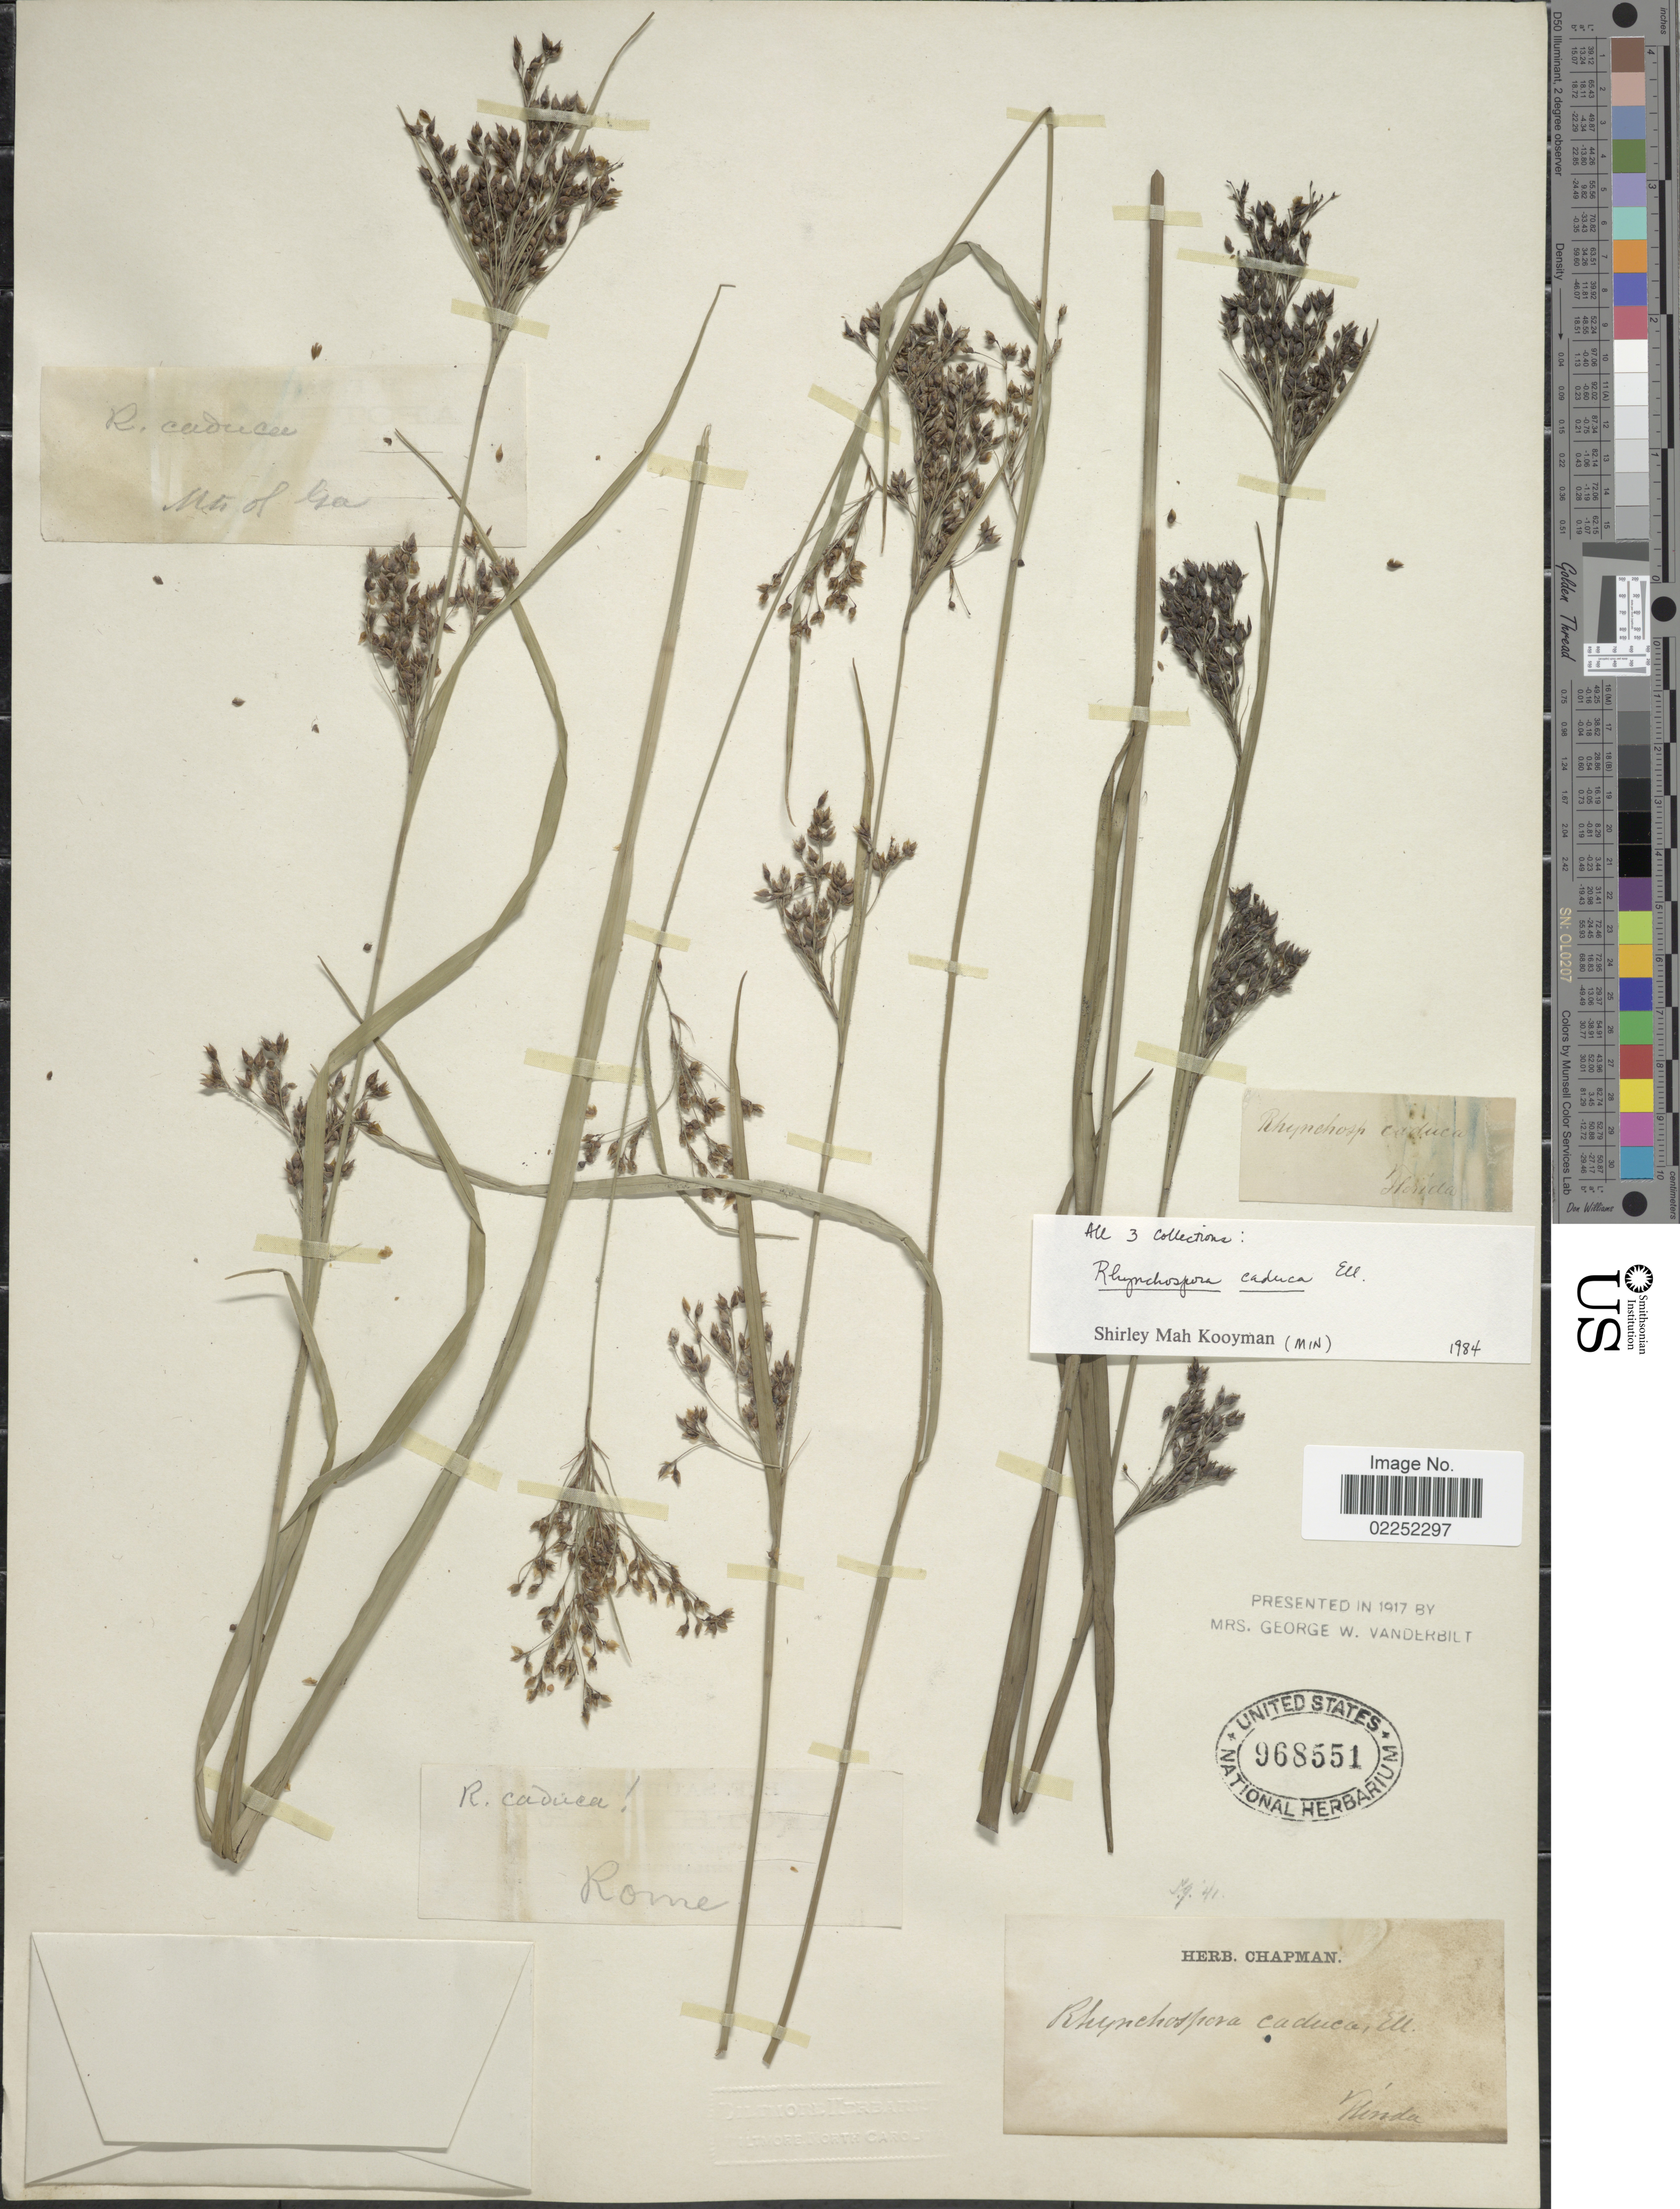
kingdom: Plantae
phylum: Tracheophyta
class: Liliopsida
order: Poales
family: Cyperaceae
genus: Rhynchospora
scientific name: Rhynchospora caduca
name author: Elliott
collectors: ex herb. Chapman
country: United States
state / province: Florida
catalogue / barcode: US 968551